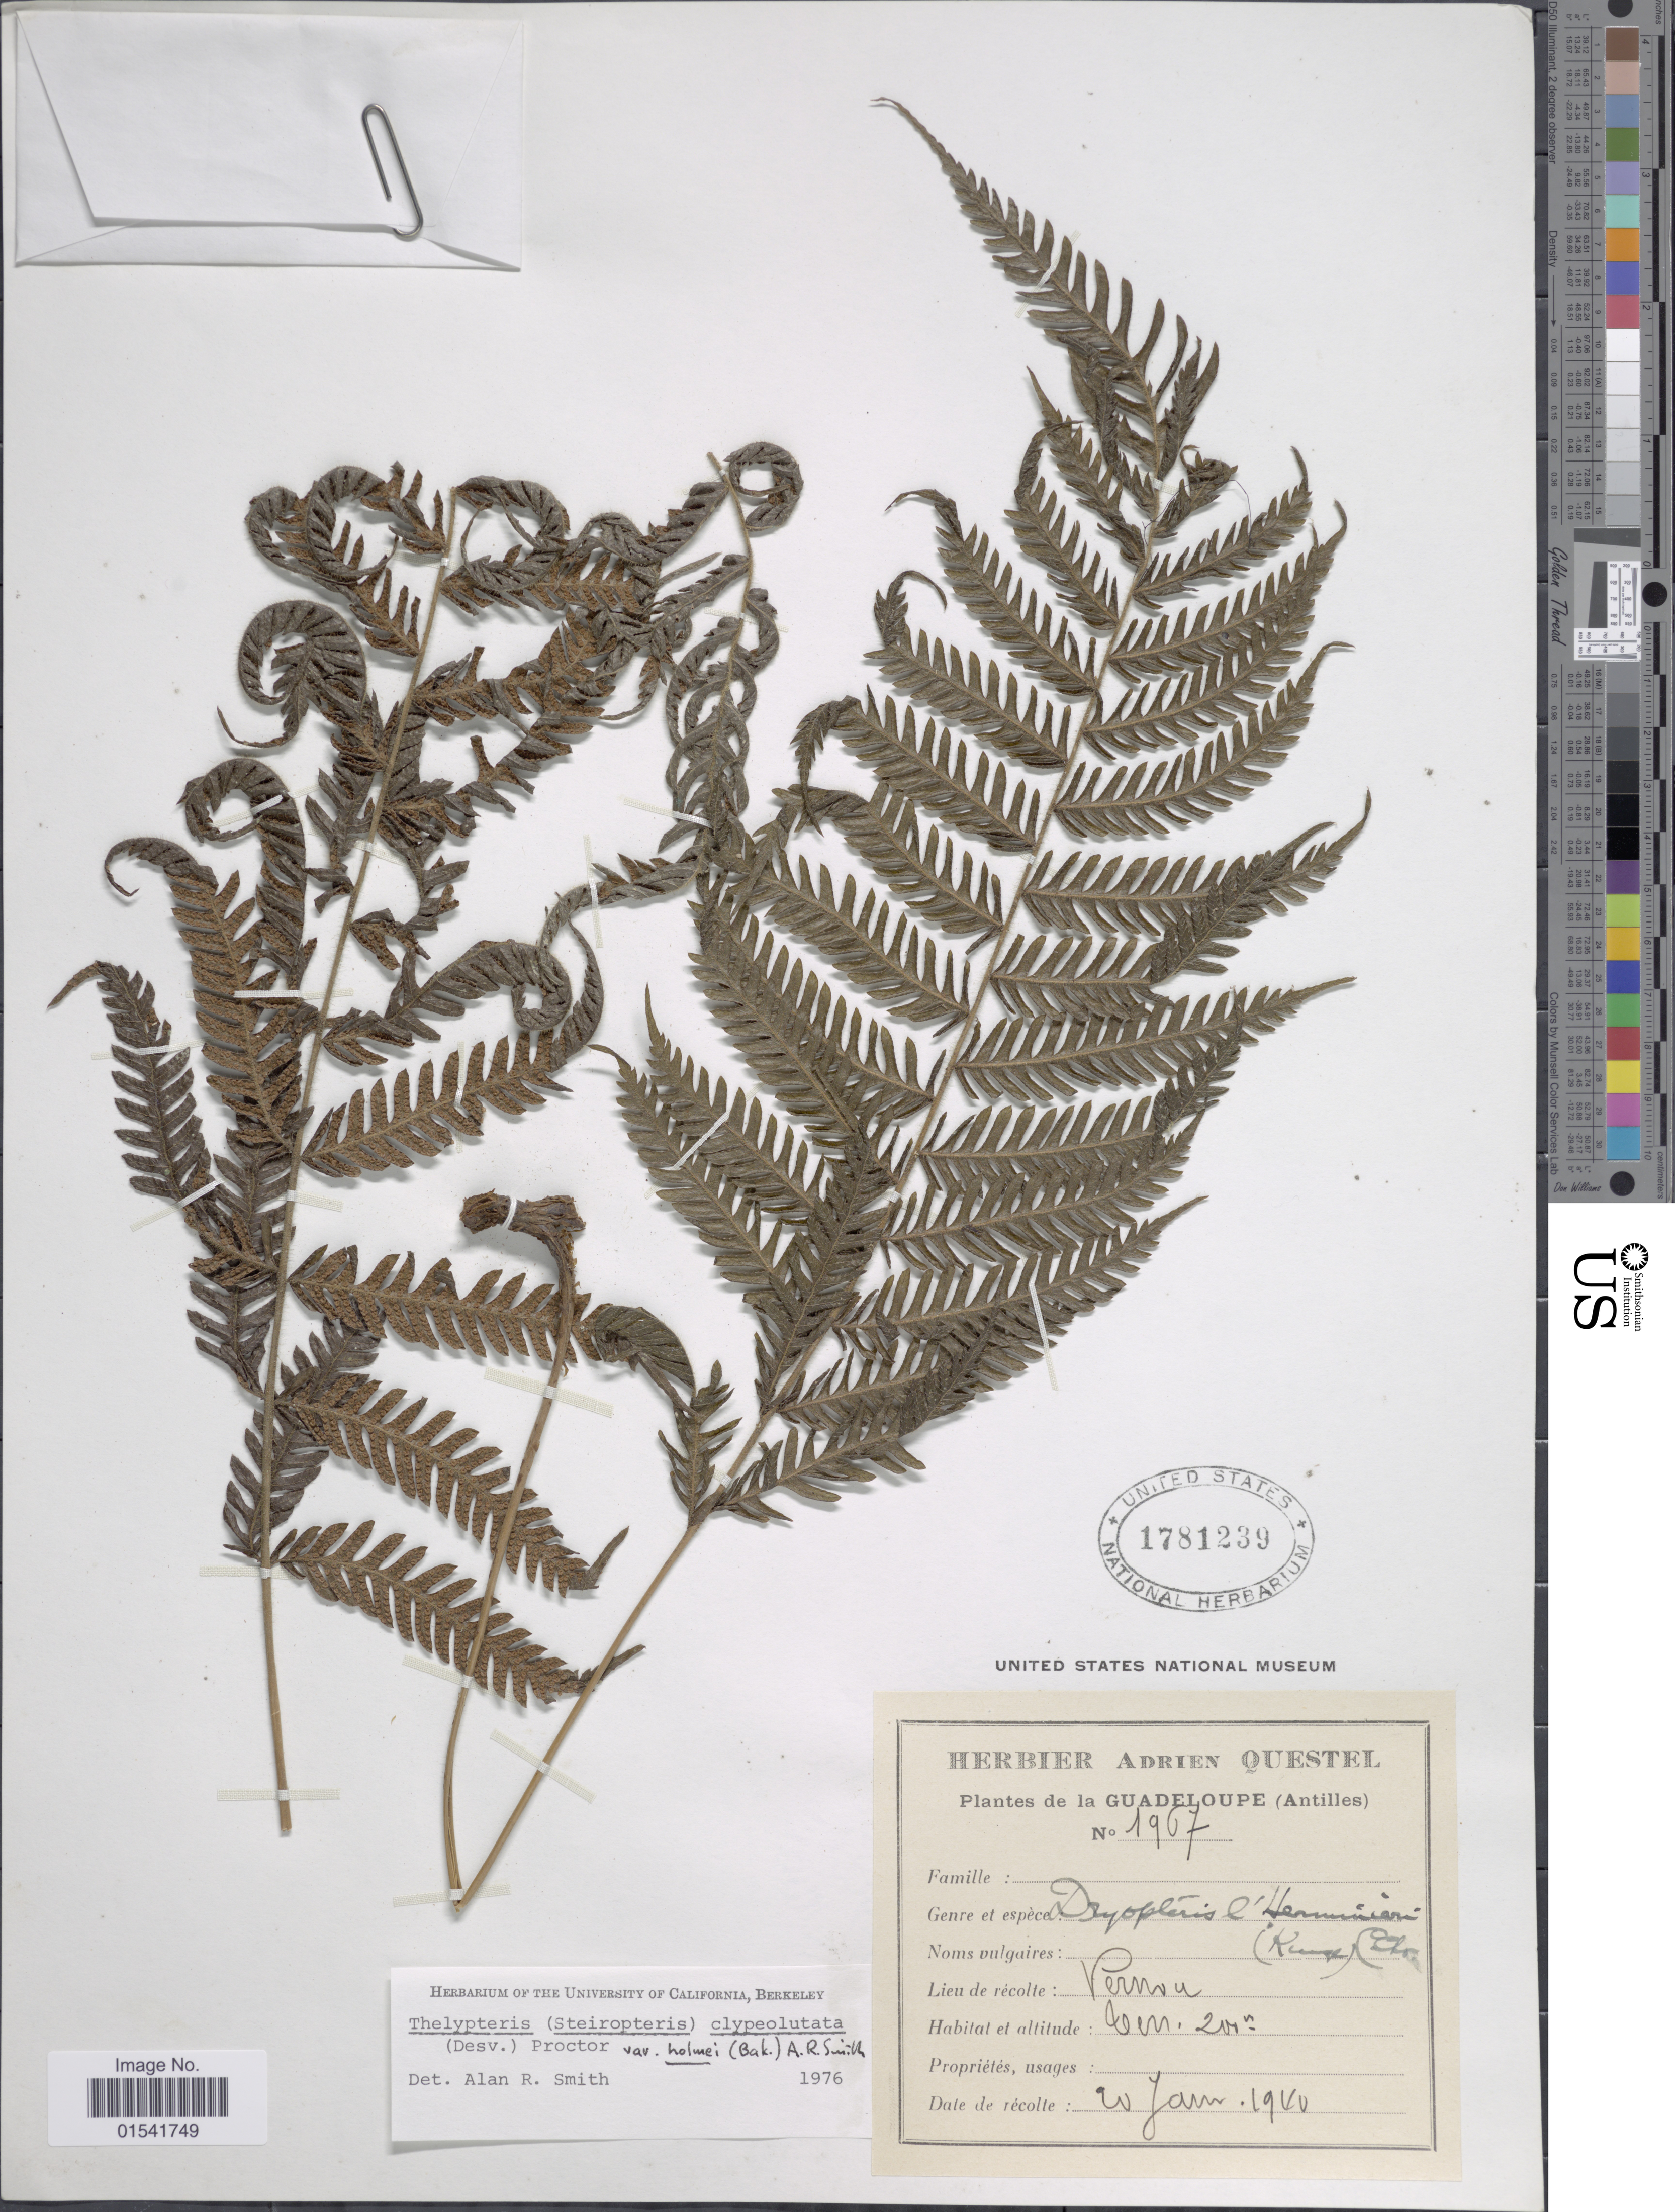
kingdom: Plantae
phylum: Tracheophyta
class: Polypodiopsida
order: Polypodiales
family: Thelypteridaceae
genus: Steiropteris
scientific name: Steiropteris clypeolutata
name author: (Desv.) Pic. Serm.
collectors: ex herb. A. Questal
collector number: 1967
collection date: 1940-01-20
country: Guadeloupe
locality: (Antilles), Vernou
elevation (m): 200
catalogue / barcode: US 1781239